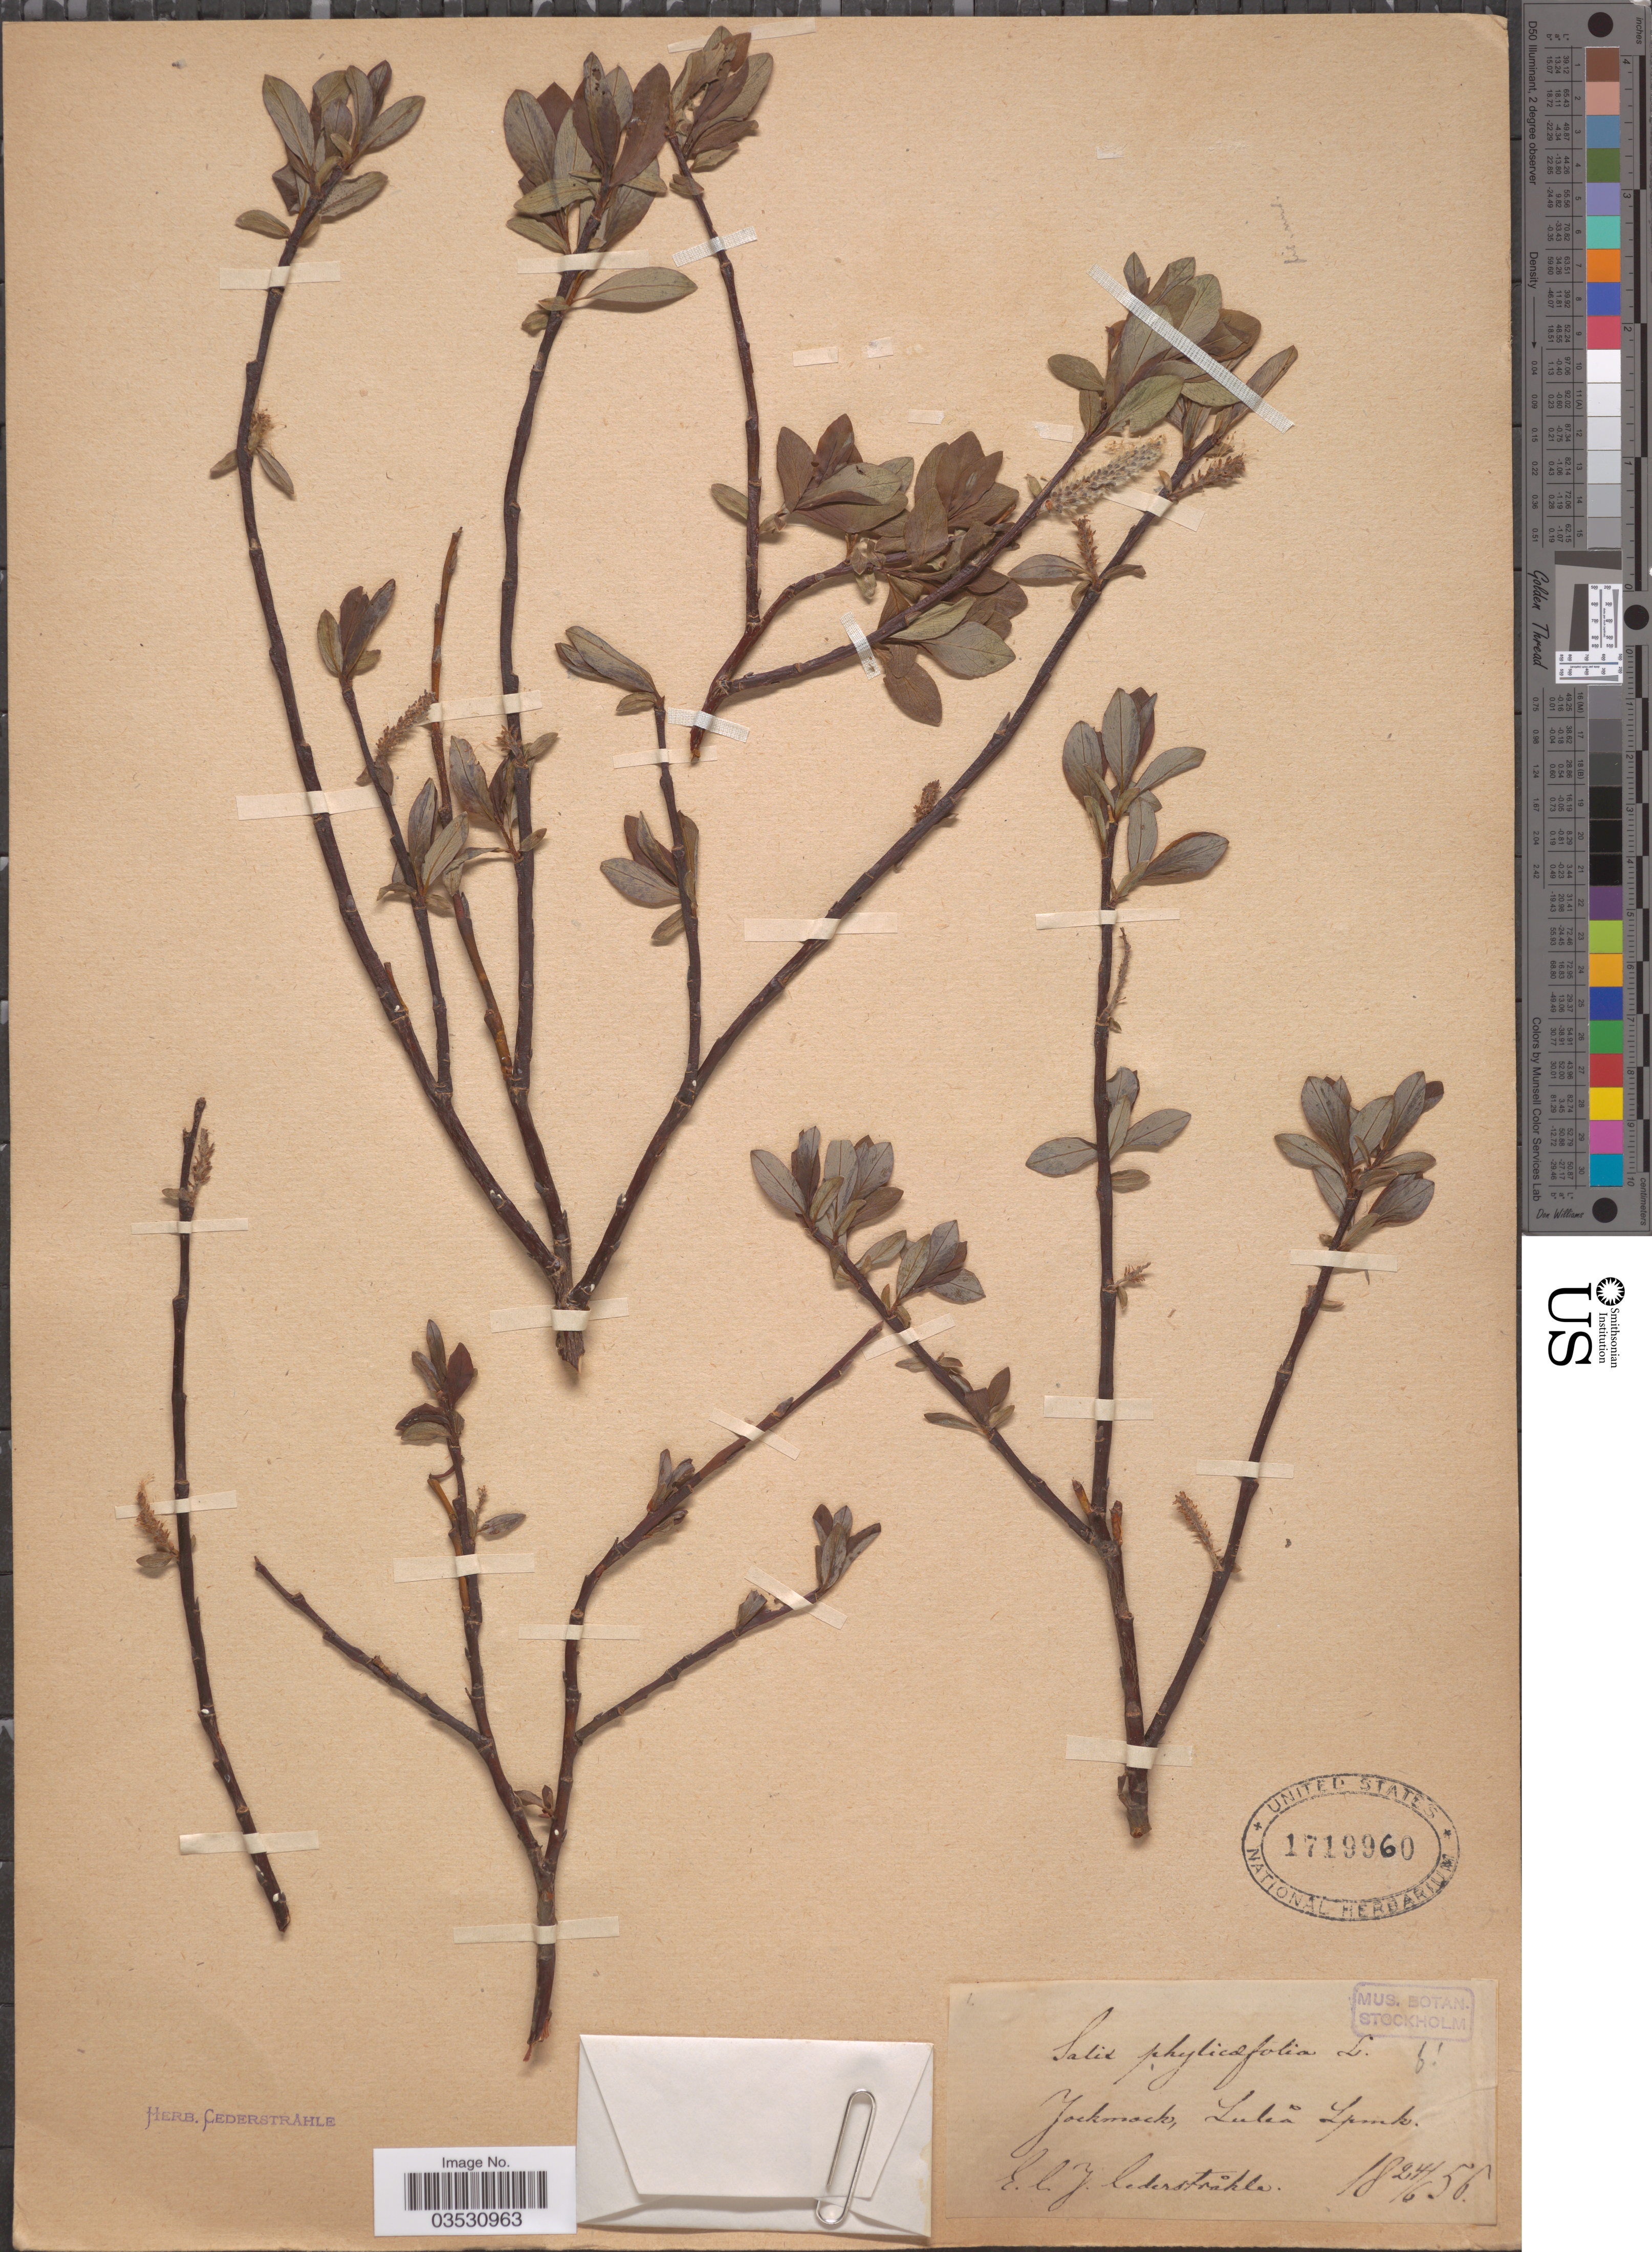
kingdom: Plantae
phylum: Tracheophyta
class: Magnoliopsida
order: Malpighiales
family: Salicaceae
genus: Salix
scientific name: Salix phylicifolia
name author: L.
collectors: E. Cederstråhle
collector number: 1*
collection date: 1856-06-24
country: Sweden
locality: Jackmock, Lulia Lpmk.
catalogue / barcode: US 1719960